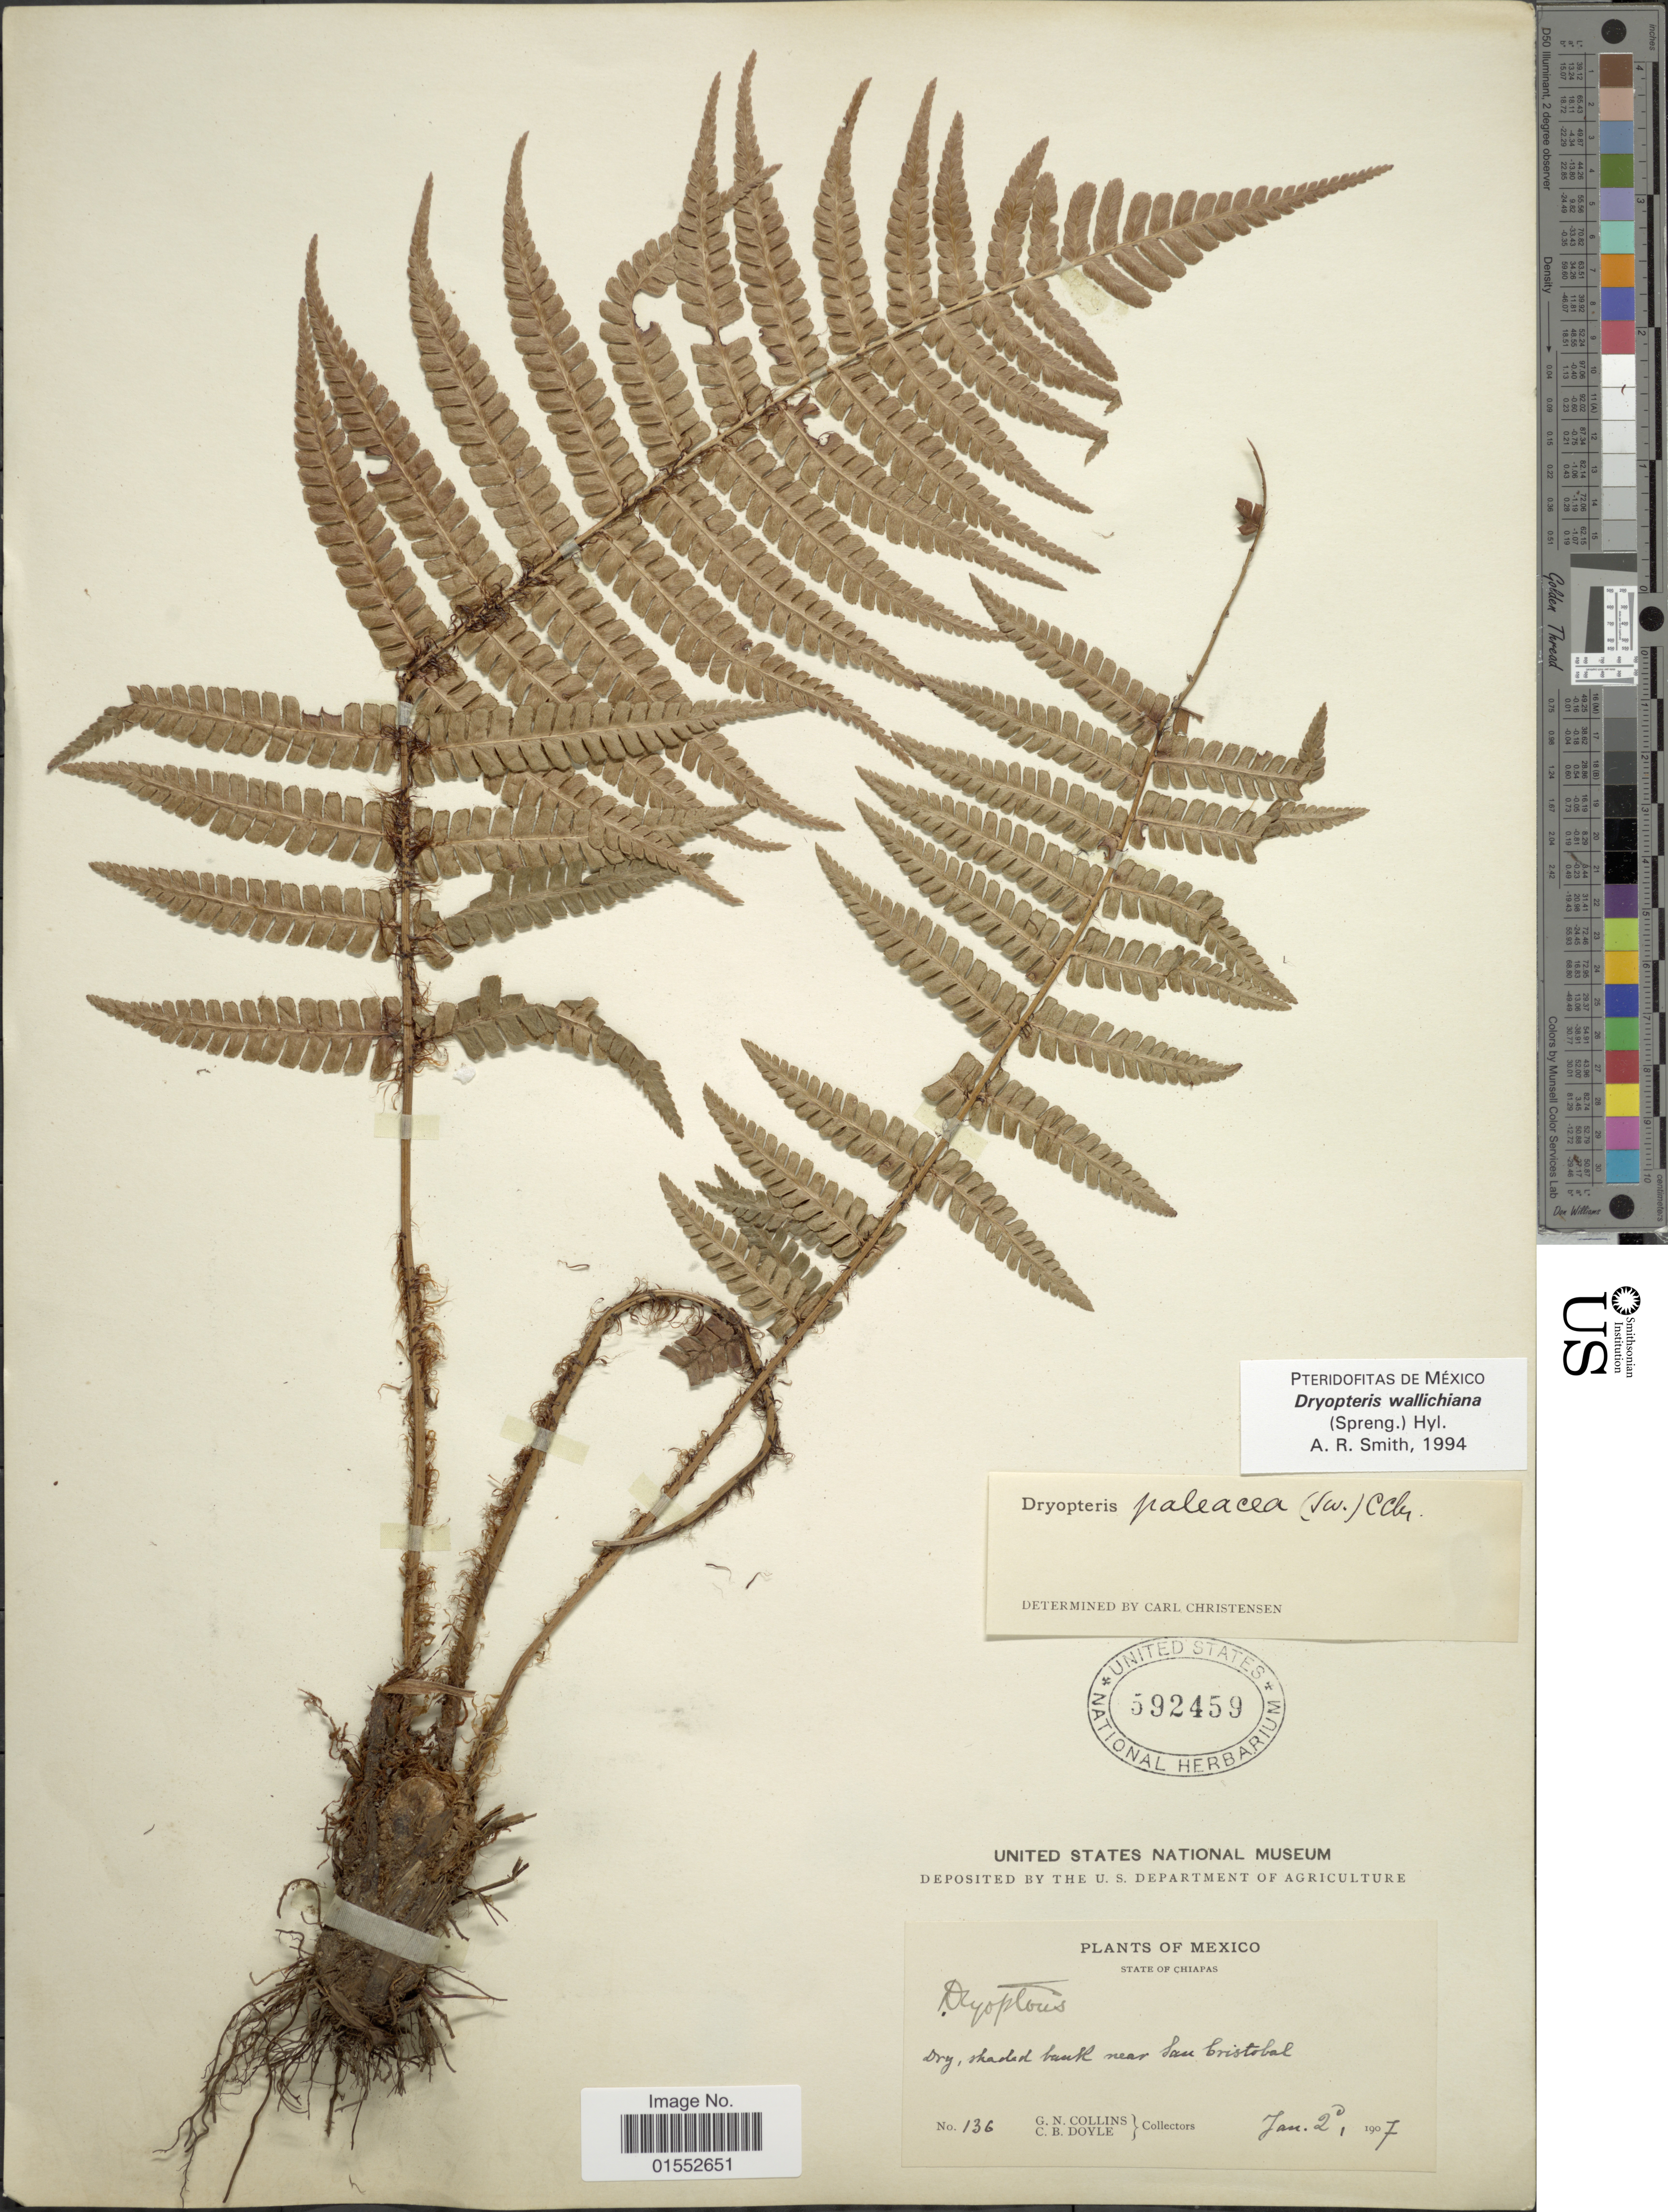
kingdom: Plantae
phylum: Tracheophyta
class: Polypodiopsida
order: Polypodiales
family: Dryopteridaceae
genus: Dryopteris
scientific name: Dryopteris wallichiana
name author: (Spreng.) Hyl.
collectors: G. Collins & C. Doyle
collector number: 136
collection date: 1907-01-02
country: Mexico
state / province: Chiapas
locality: Dry, shaded bank near San Cristobal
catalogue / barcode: US 592459